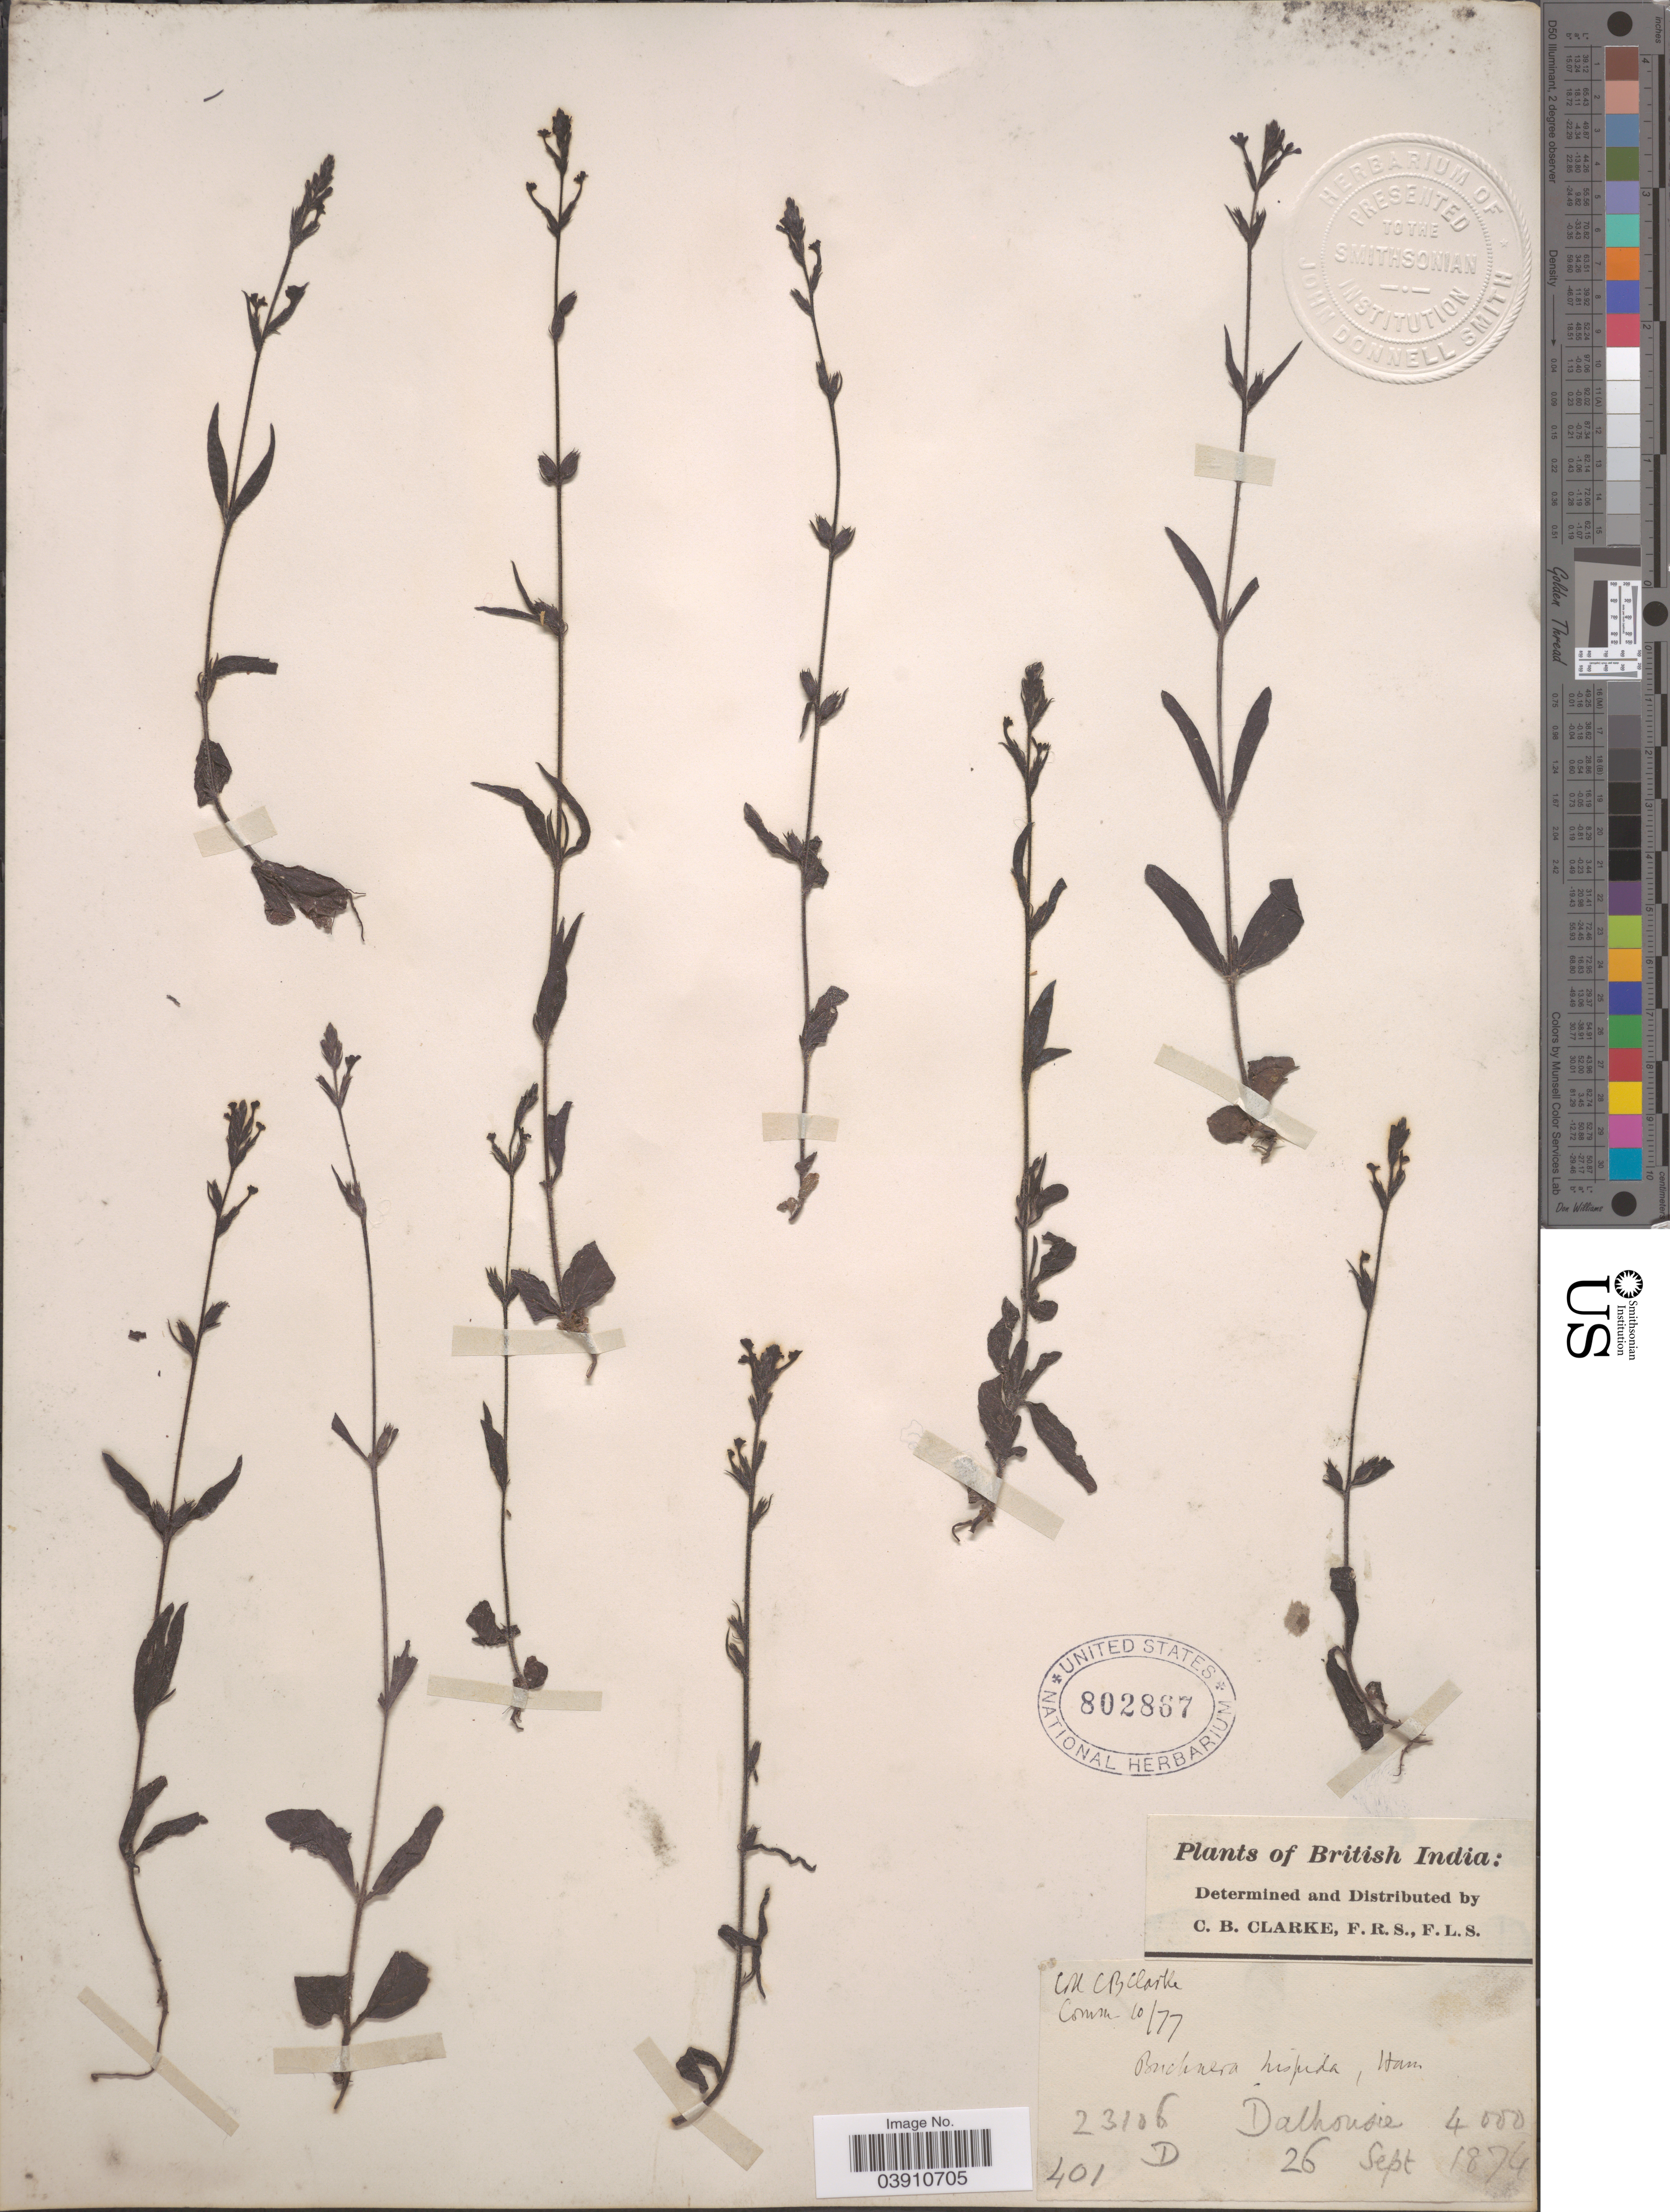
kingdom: Plantae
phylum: Tracheophyta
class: Magnoliopsida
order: Lamiales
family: Orobanchaceae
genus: Buchnera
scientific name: Buchnera hispida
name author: Buch.-Ham. ex D. Don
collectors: C. B. Clarke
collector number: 23106D/401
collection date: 1874-09-26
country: India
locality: British India. Dalhousie.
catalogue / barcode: US 802867